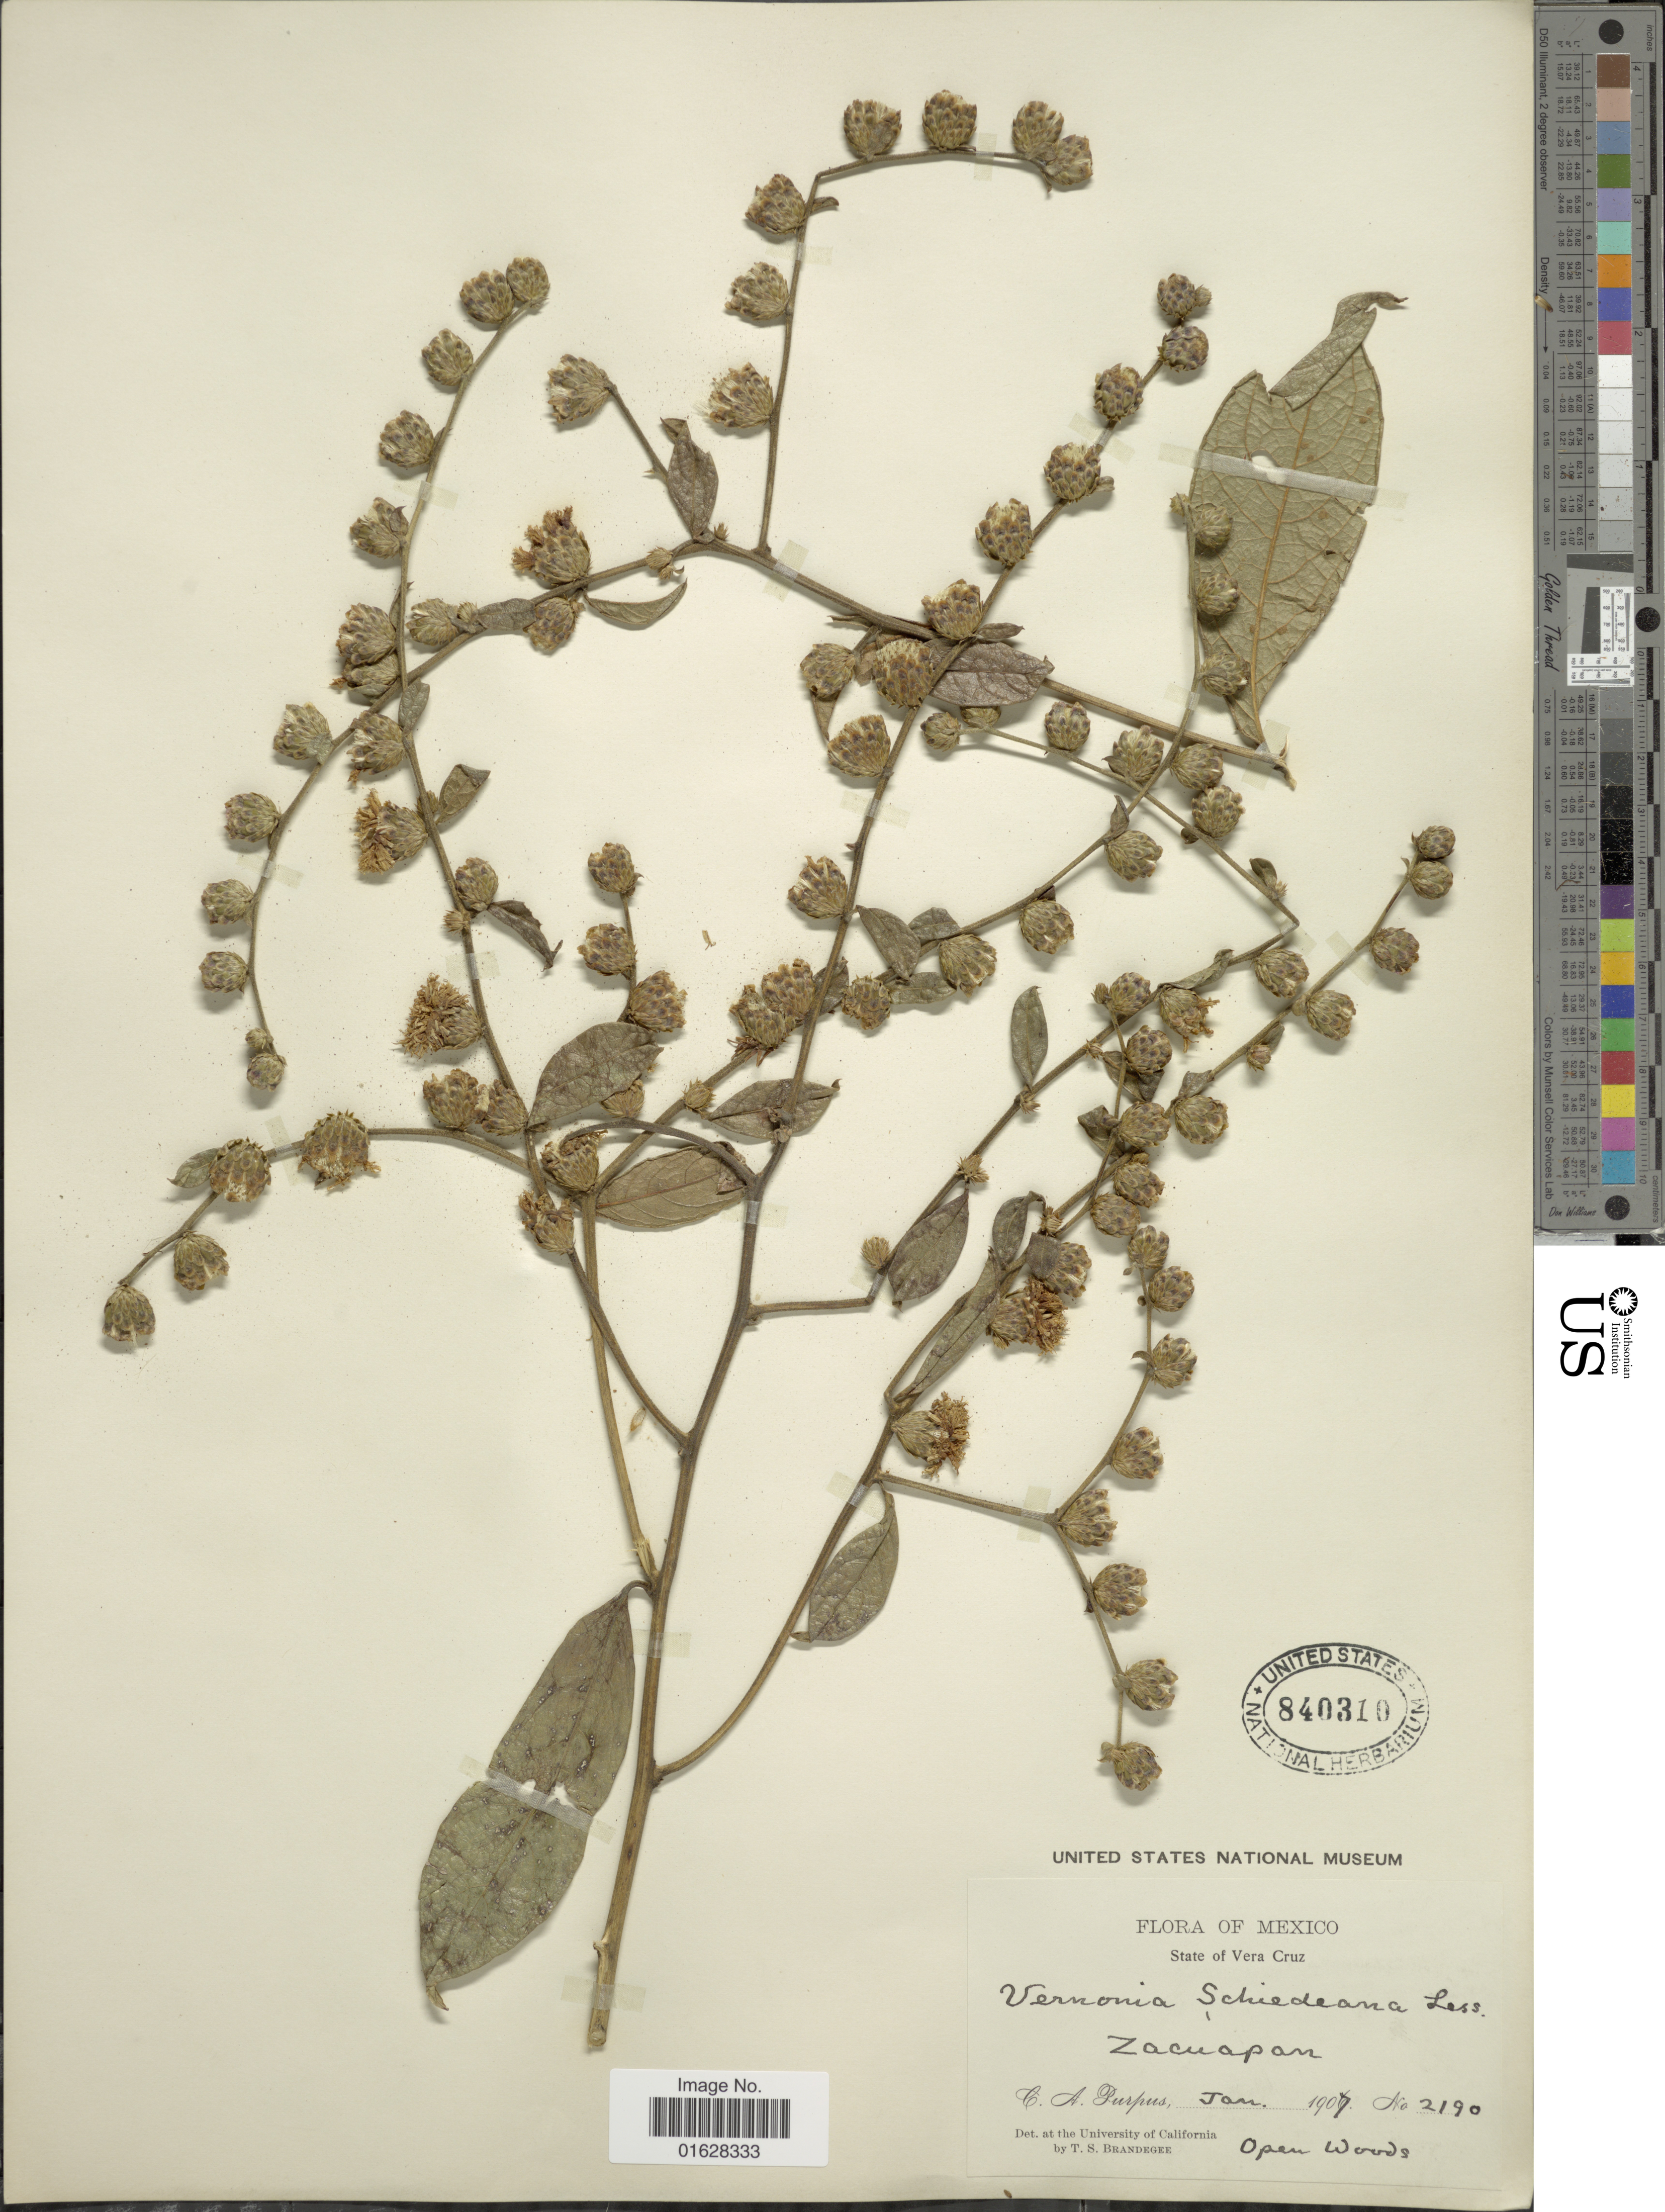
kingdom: Plantae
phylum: Tracheophyta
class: Magnoliopsida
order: Asterales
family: Asteraceae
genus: Lepidaploa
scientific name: Lepidaploa tortuosa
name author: (L.) H. Rob.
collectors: C. A. Purpus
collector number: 2190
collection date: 1907-01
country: Mexico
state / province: Veracruz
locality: State of Vera Cruz, Zacuapan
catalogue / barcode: US 840310